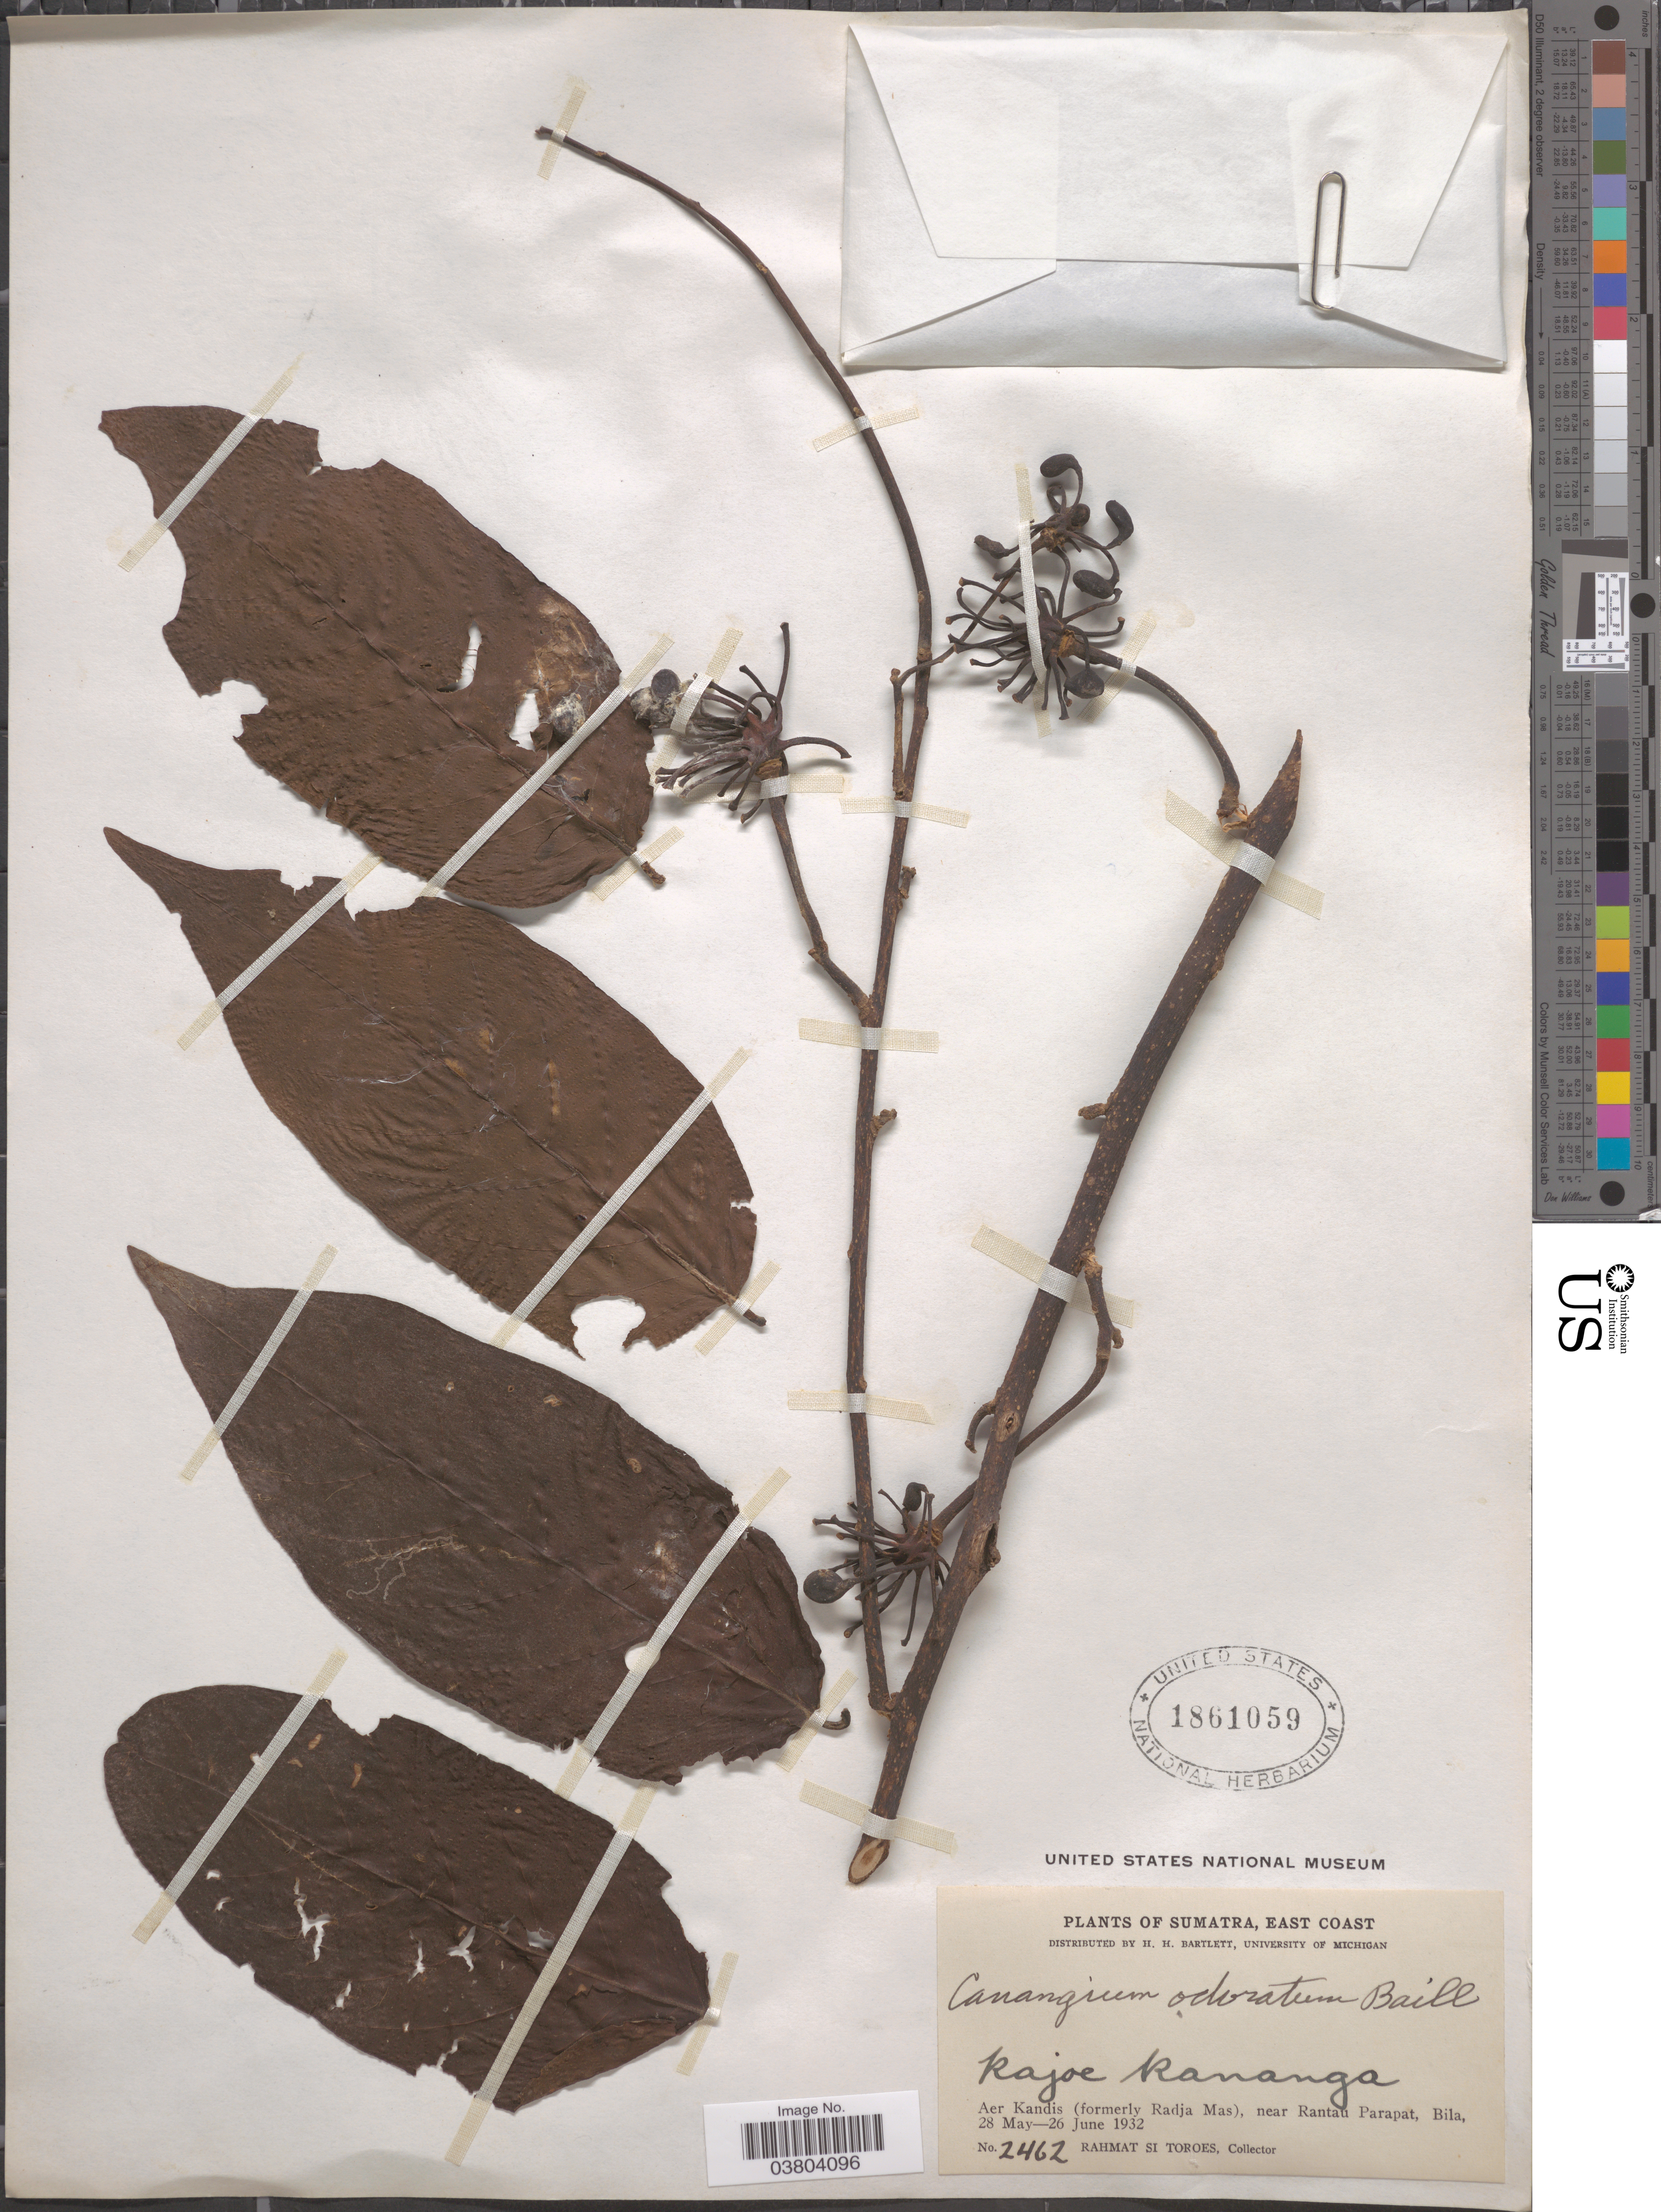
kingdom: Plantae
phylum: Tracheophyta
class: Magnoliopsida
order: Magnoliales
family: Annonaceae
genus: Cananga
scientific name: Cananga odorata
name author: (Lam.) Hook. f. & Thomson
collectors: Rahmat Si Boeea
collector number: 2462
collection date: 1932-05-28/1932-06-26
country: Indonesia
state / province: Sumatra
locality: East Coast. Kajoe kananga. Aer Kandis (formerly Radja Mas), near Rantau Parapat, Bila.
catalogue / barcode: US 1861059